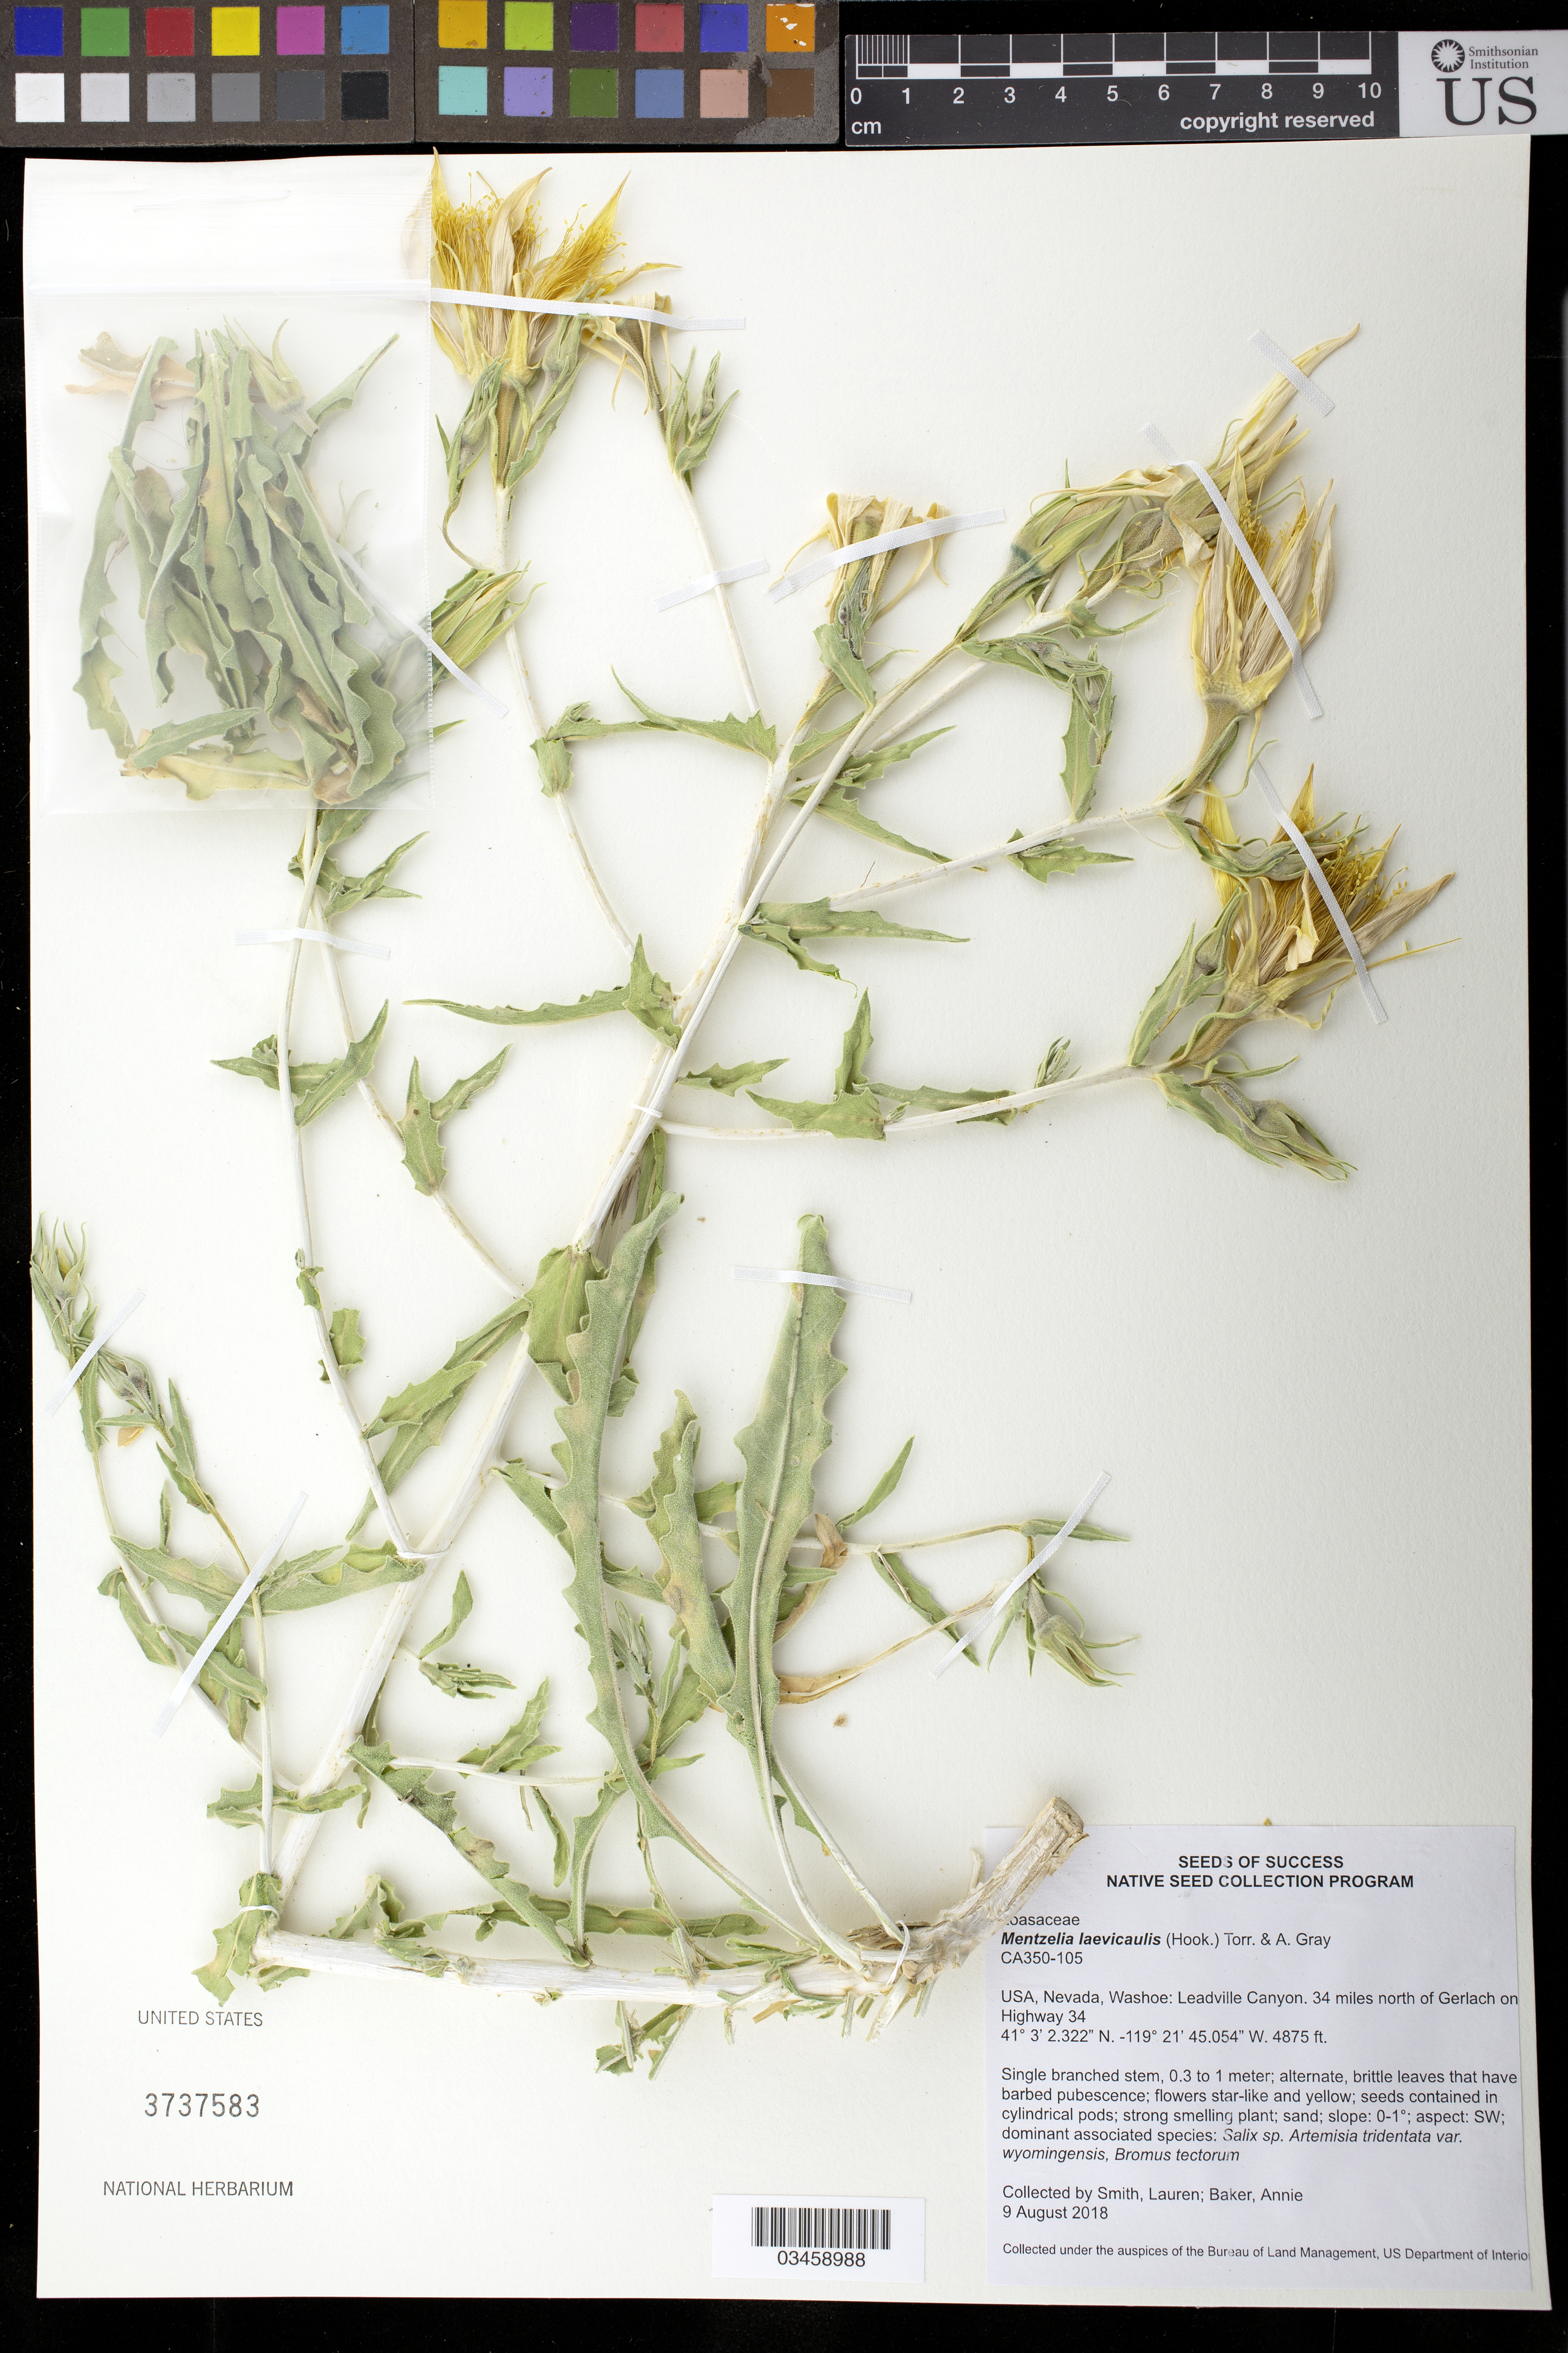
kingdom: Plantae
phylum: Tracheophyta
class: Magnoliopsida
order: Cornales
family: Loasaceae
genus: Mentzelia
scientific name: Mentzelia laevicaulis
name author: (Douglas ex Hook.) Torr. & A. Gray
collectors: L. Smith & A. Baker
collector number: CA350-105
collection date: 2018-08-09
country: United States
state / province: Nevada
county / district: Washoe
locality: Leadville Canyon, 34 mi. N of Gerlach on Hwy 34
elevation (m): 1486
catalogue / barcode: US 3737583